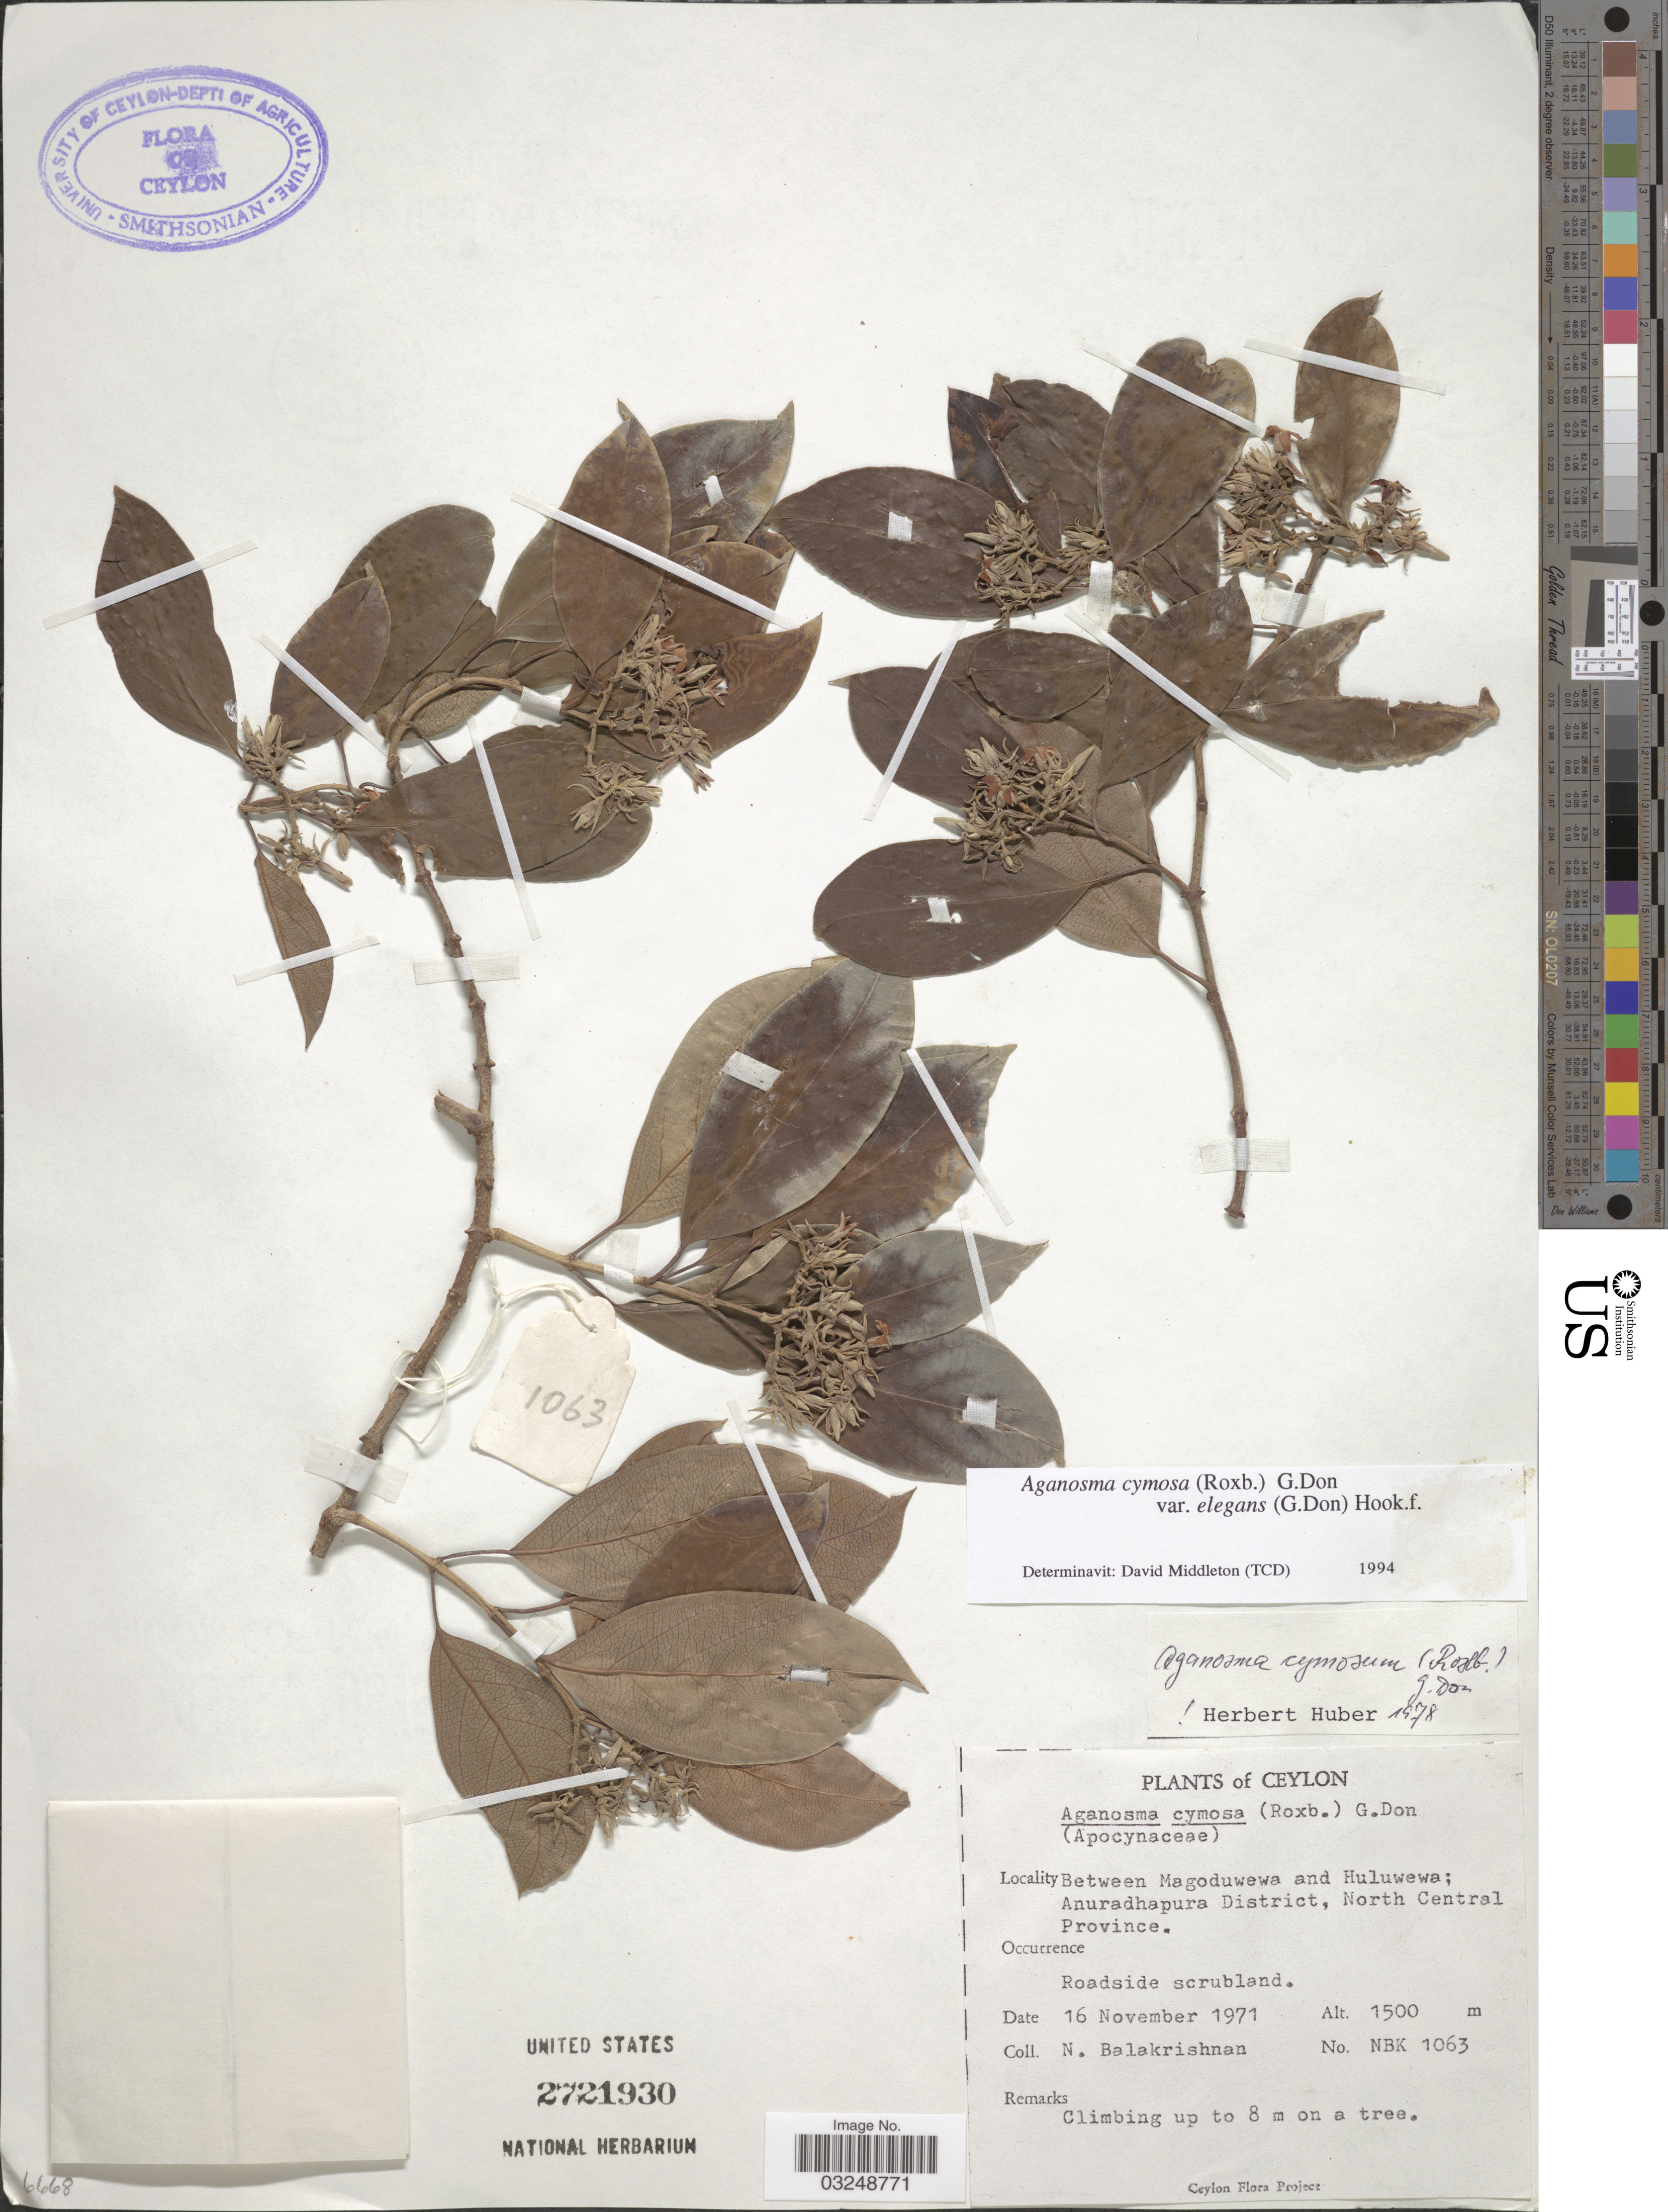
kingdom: Plantae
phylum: Tracheophyta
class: Magnoliopsida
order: Gentianales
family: Apocynaceae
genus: Aganosma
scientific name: Aganosma cymosa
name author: (Roxb.) G. Don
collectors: N. Balakrishnan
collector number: NBK1063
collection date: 1971-11-16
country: Sri Lanka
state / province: North Central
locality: Ceylon, Between Magoduwewa and Huluwewa; Anuradhapura District, North Central Province.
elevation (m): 1500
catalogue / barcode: US 2721930